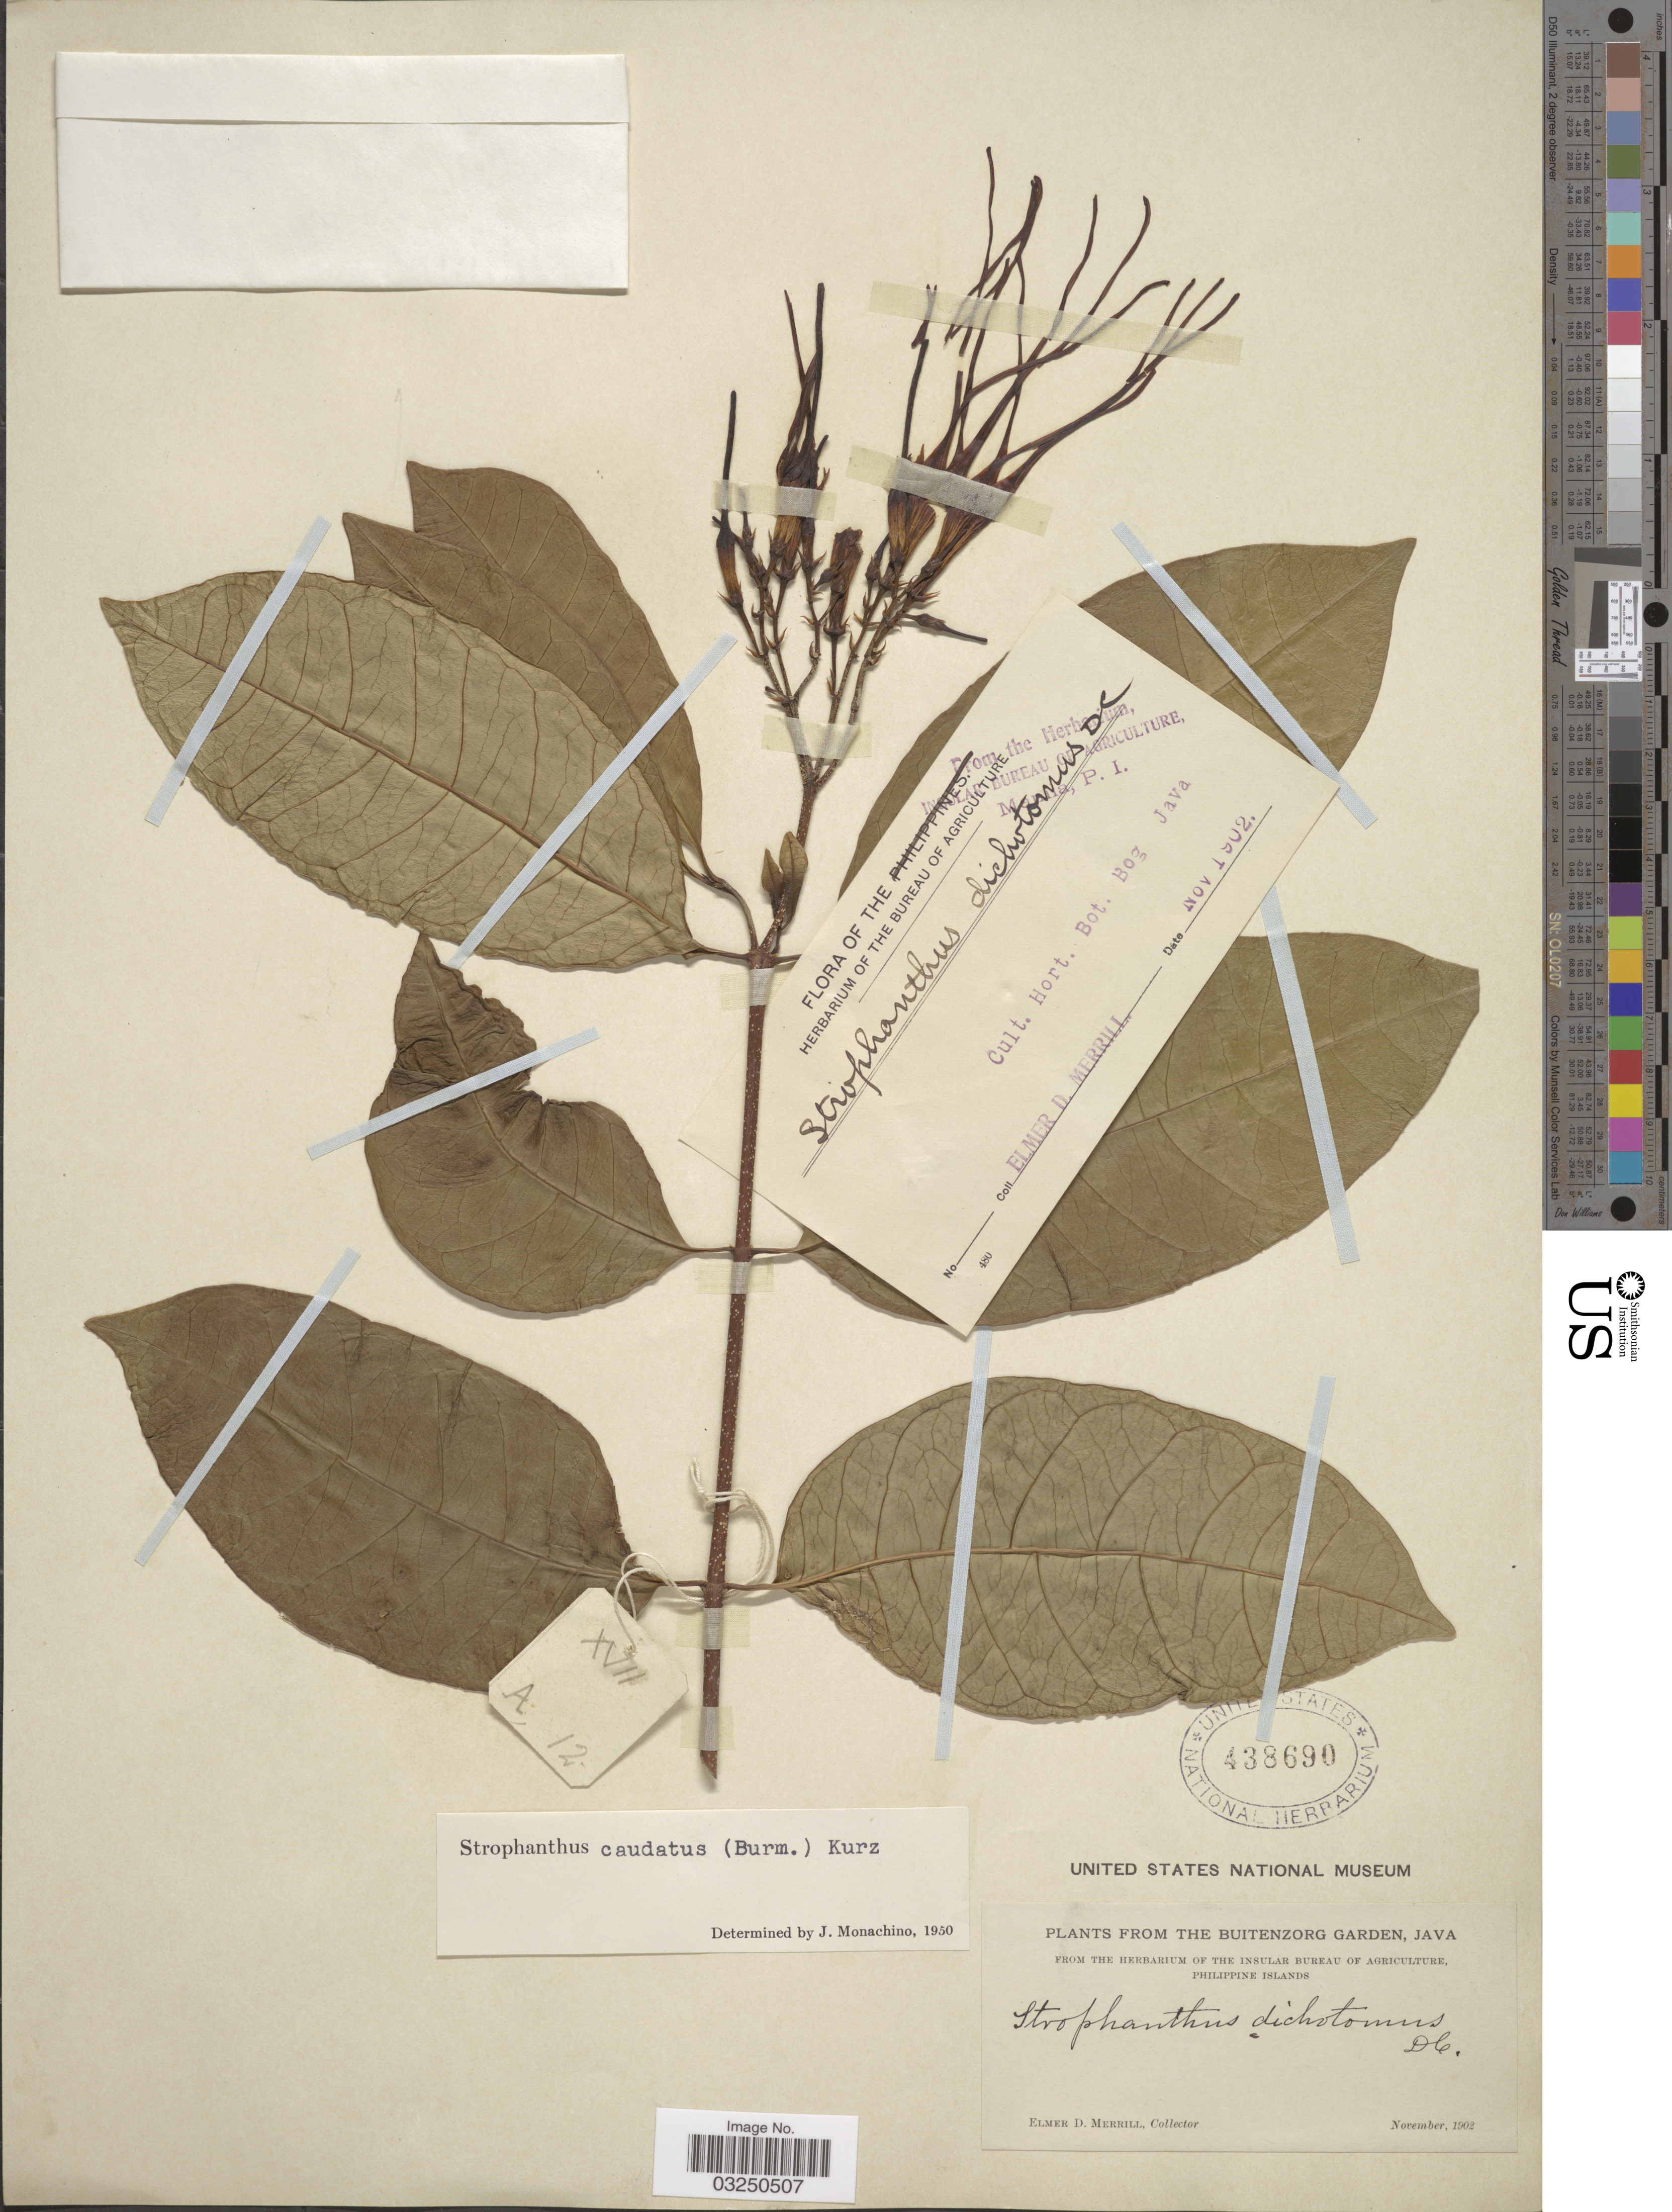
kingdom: Plantae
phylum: Tracheophyta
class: Magnoliopsida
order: Gentianales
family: Apocynaceae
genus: Strophanthus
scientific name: Strophanthus caudatus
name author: (L.) Kurz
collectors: E. D. Merrill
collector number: A12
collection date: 1902-11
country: Indonesia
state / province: Java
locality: The Buitenzorg Garden. Hort. Bot. Bog.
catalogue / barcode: US 438690